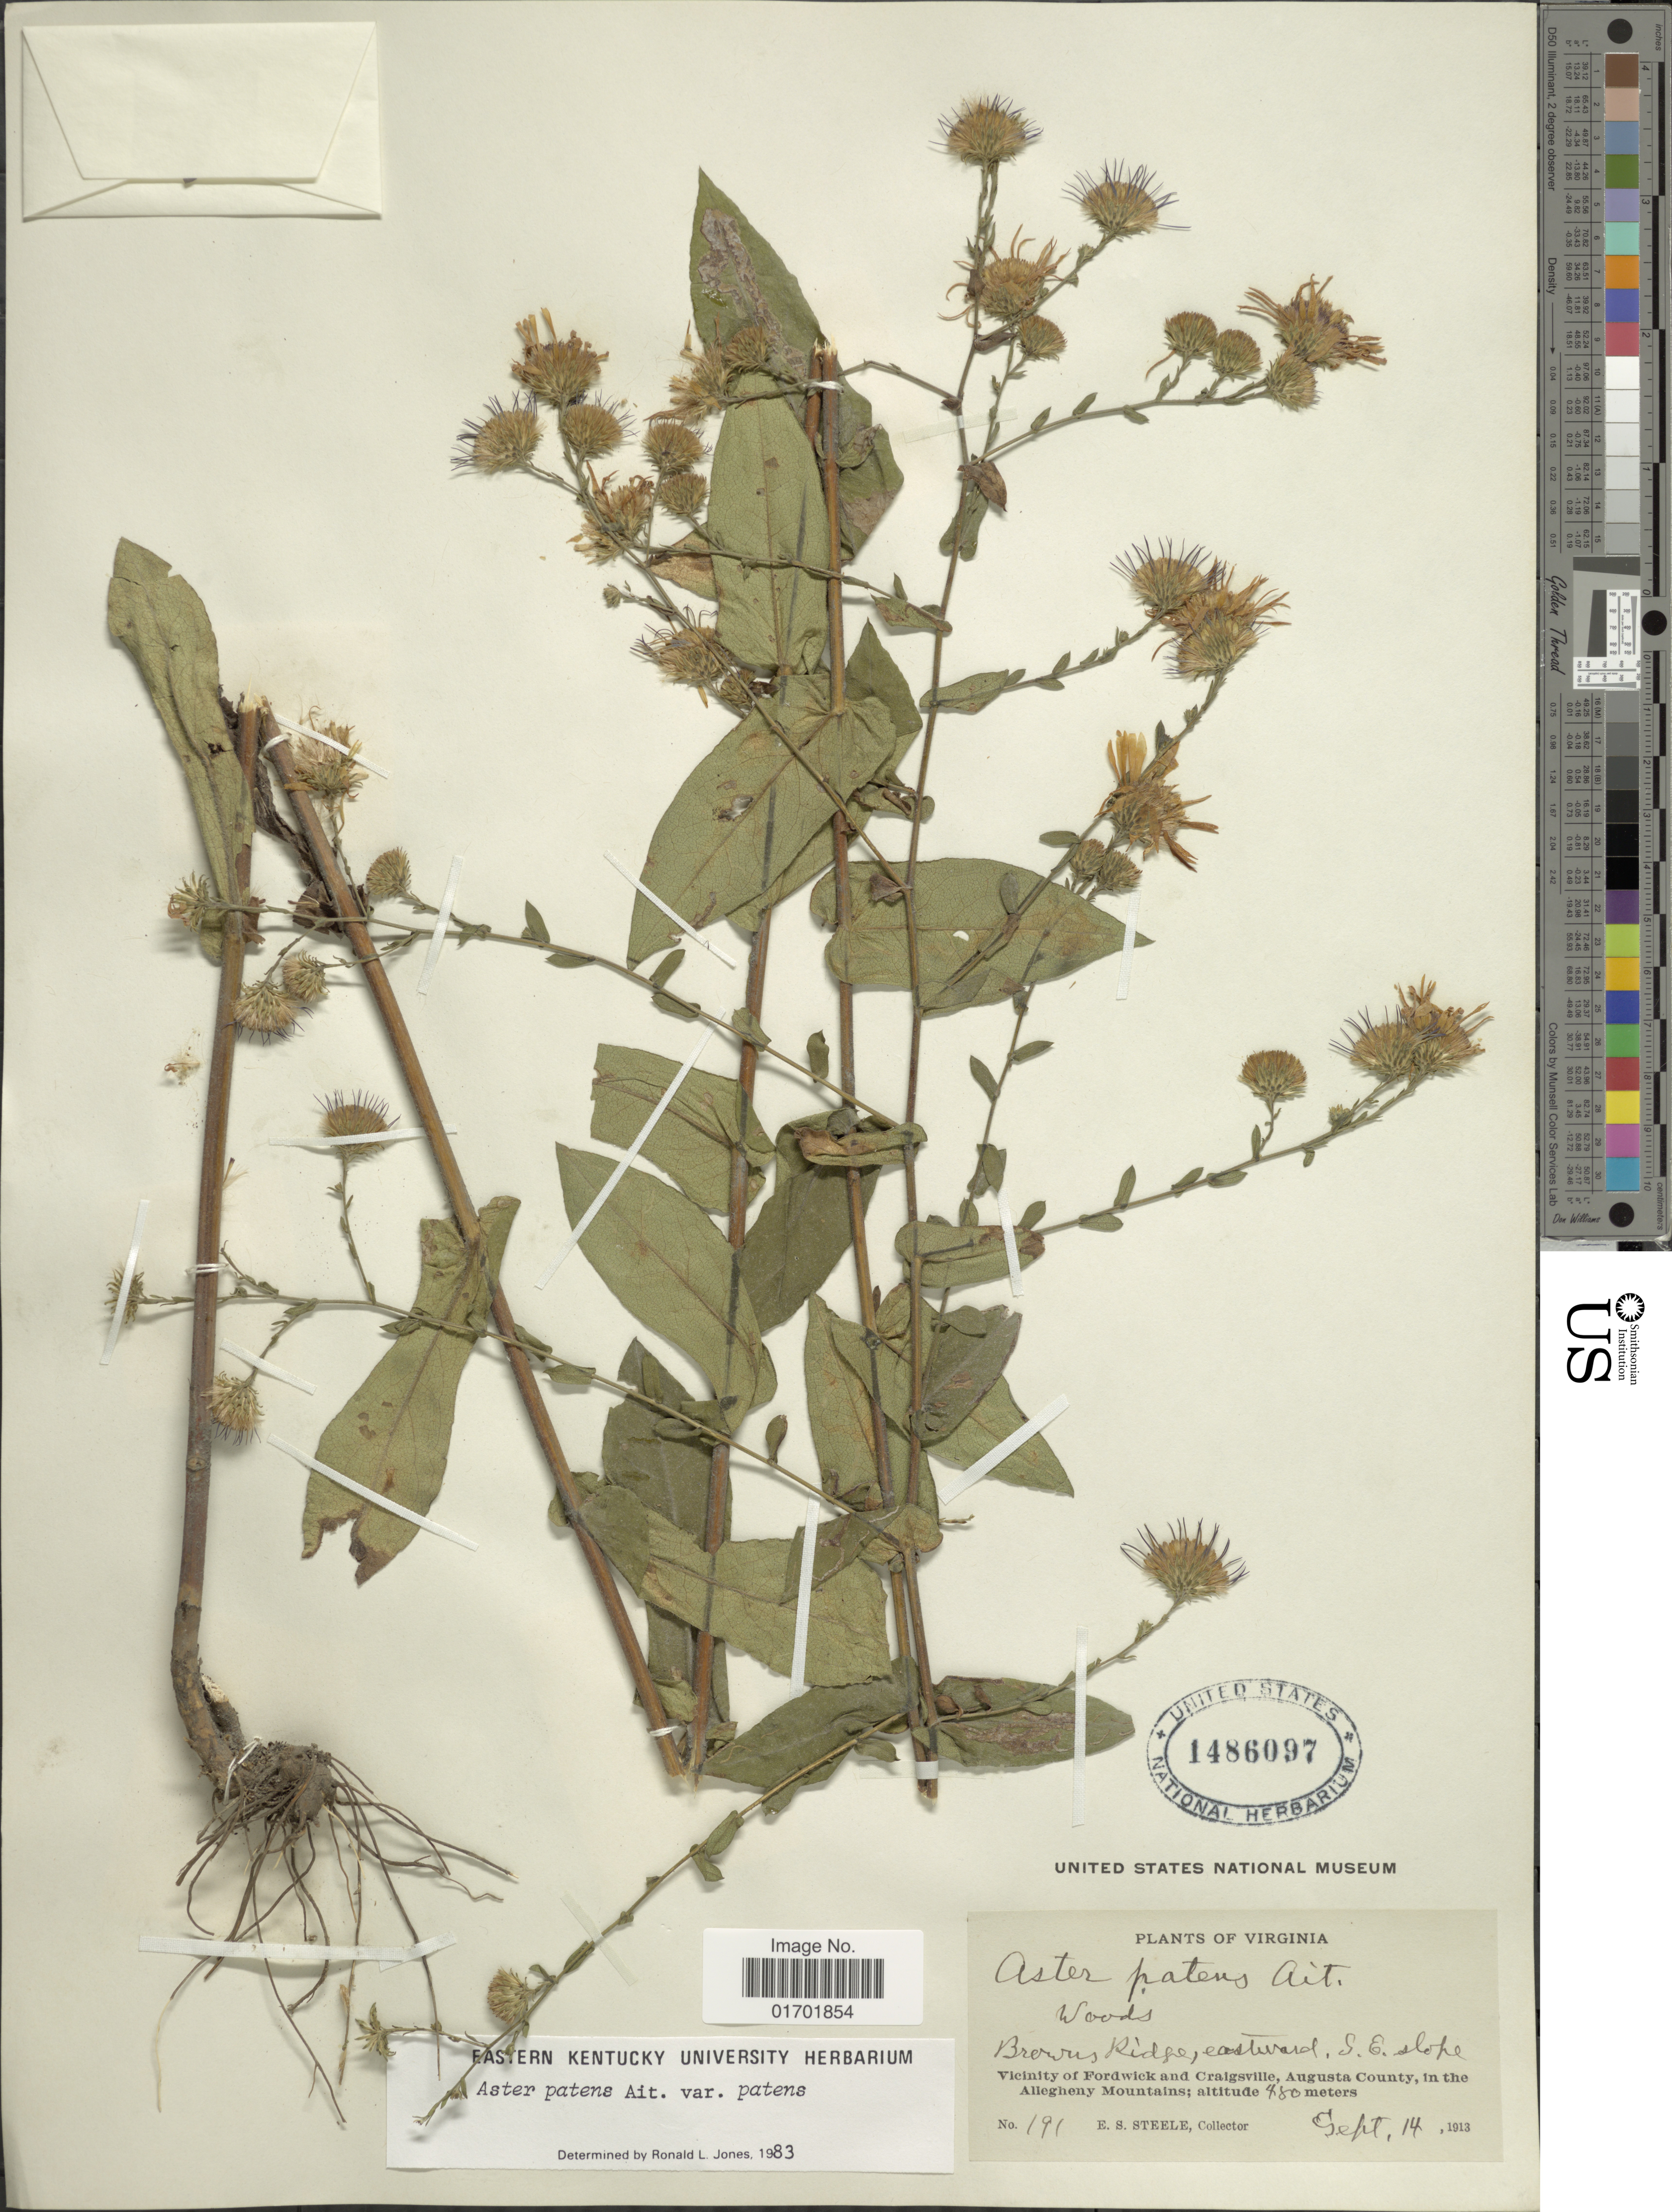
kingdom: Plantae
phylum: Tracheophyta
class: Magnoliopsida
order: Asterales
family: Asteraceae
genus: Symphyotrichum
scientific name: Symphyotrichum patens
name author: (Aiton) G.L. Nesom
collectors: E. Steele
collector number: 191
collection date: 1913-09-14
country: United States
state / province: Virginia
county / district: Augusta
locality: Browns Ridge, eastwood S.E. slope, vicinity of Fordwick and Craigsville, Augusta County, in the Allegheny Mountains.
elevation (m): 480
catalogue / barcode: US 1486097